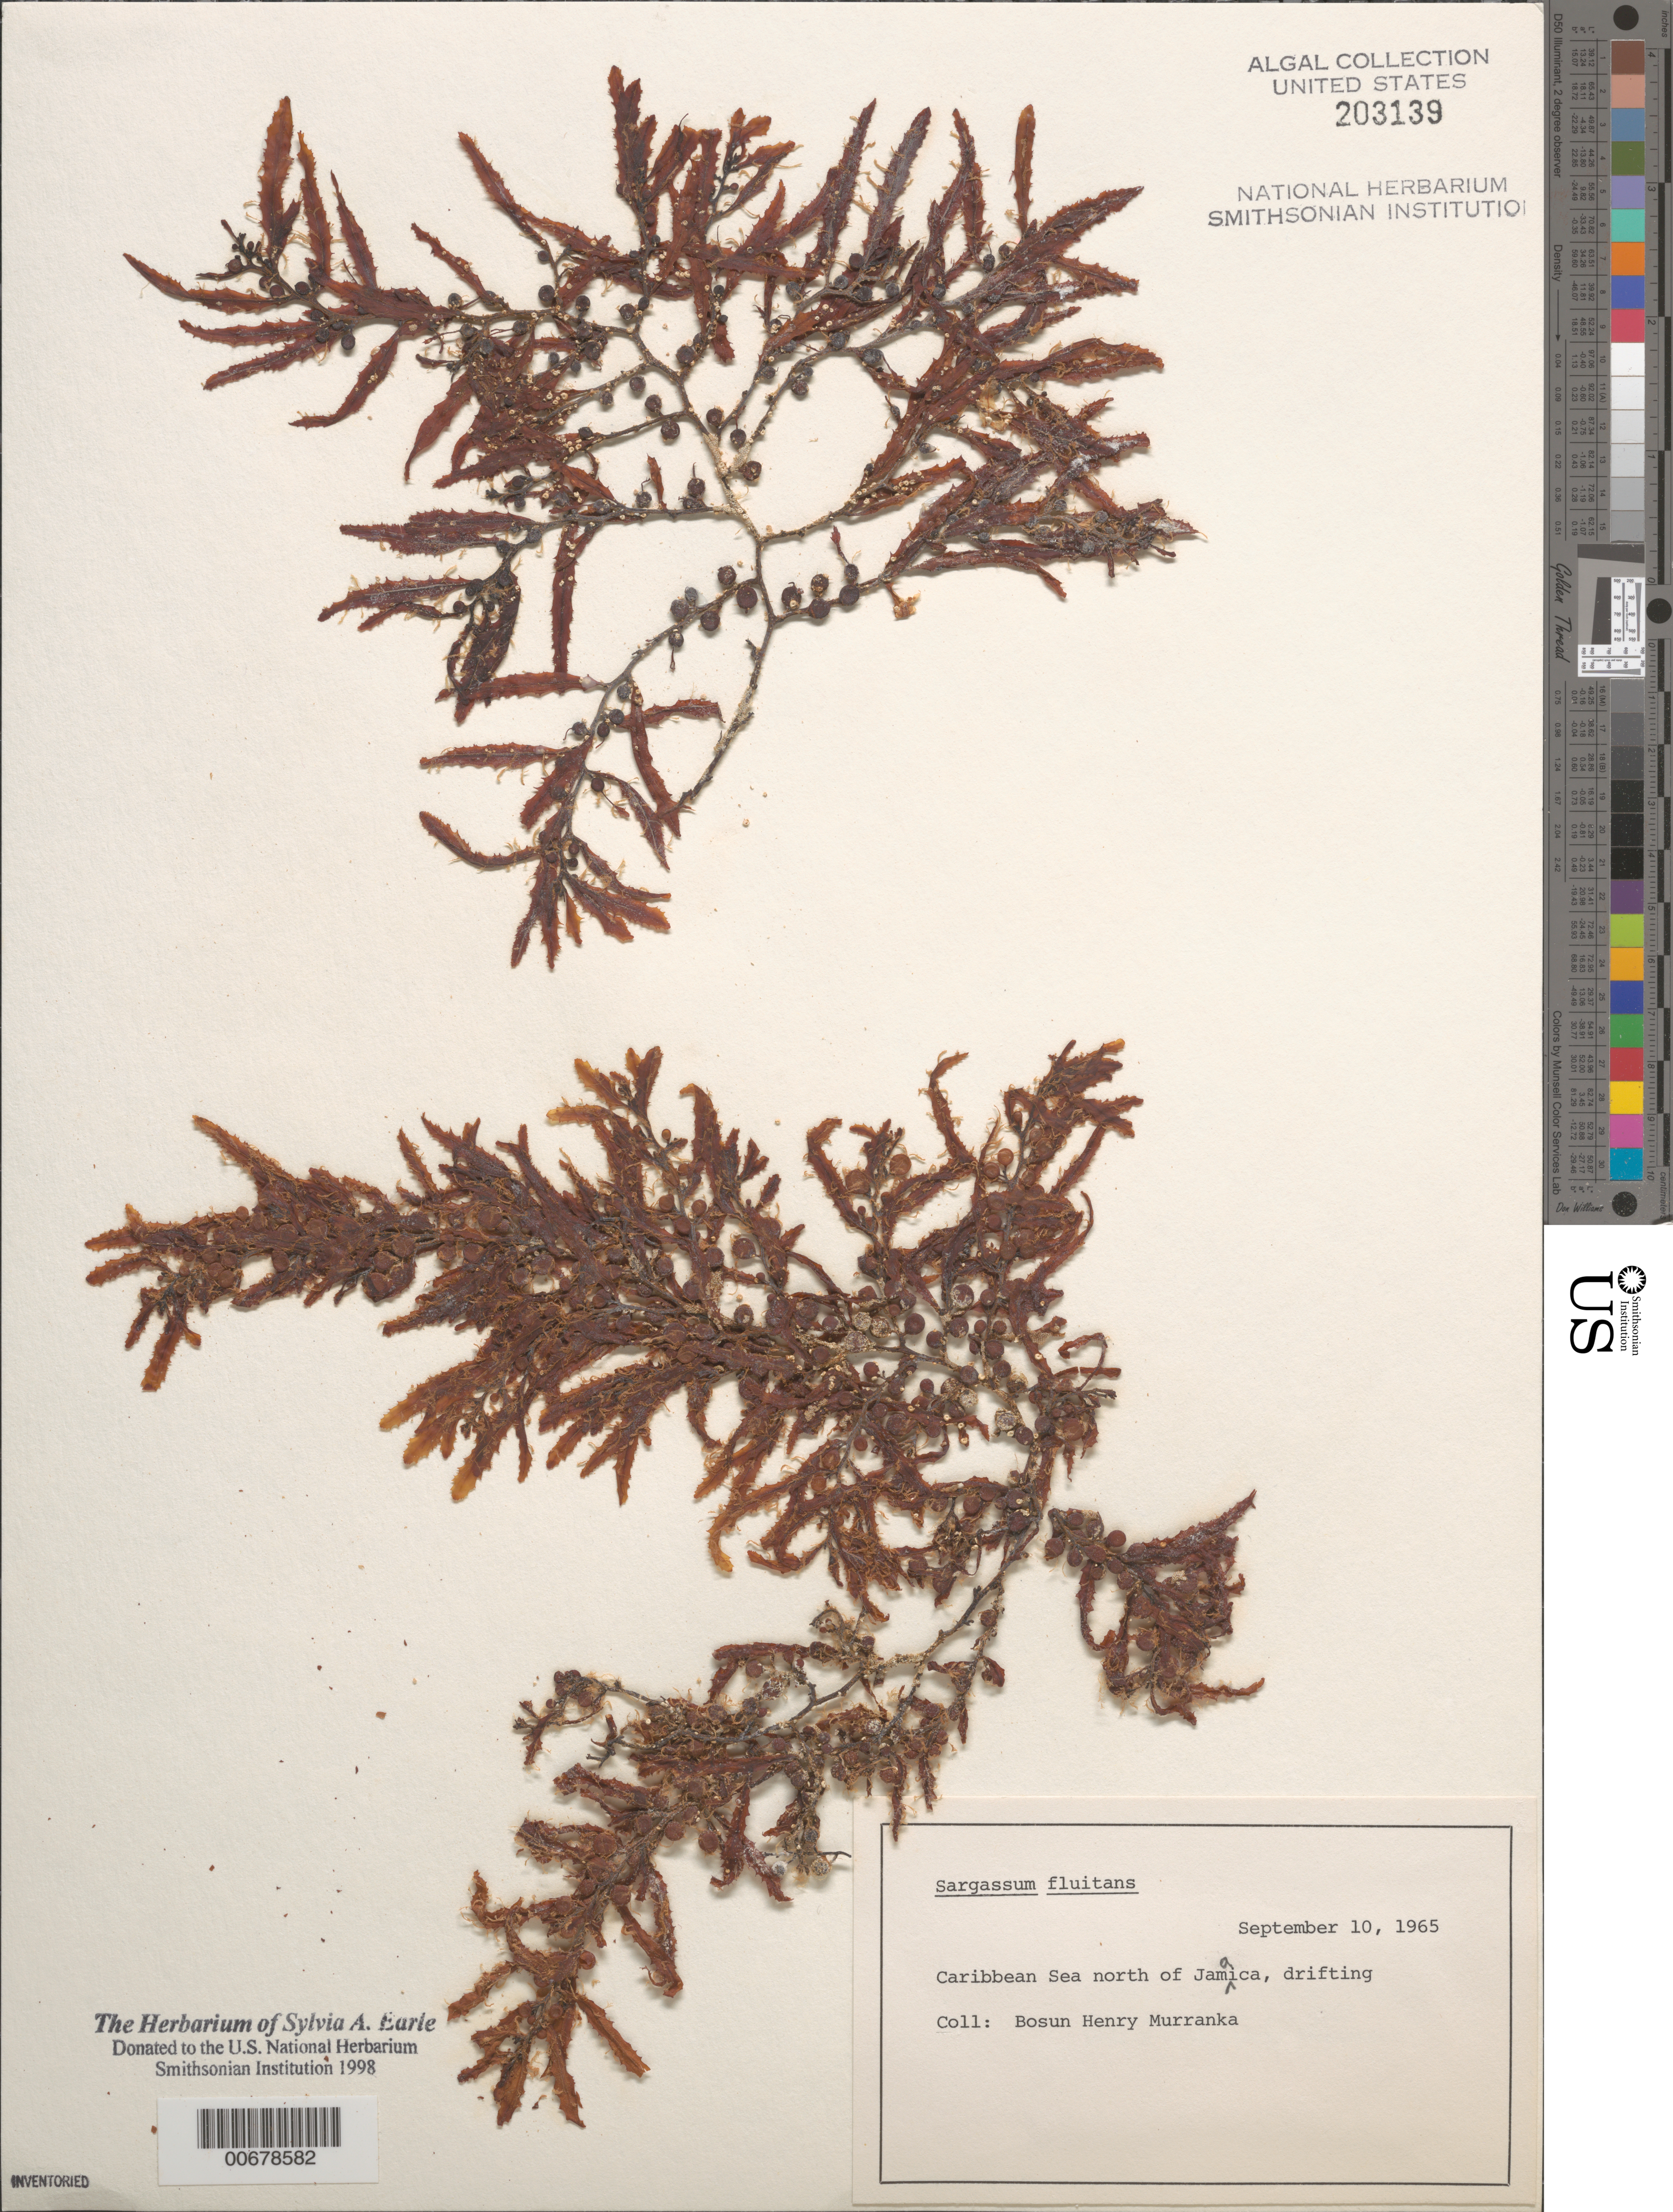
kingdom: Chromista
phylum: Ochrophyta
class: Phaeophyceae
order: Fucales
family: Sargassaceae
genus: Sargassum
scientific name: Sargassum fluitans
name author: (Børgesen) Børgesen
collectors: H. Murranka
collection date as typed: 10 Sep 1965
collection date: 1965-09-10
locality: Caribbean Sea north of Jamaica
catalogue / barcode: US 203139